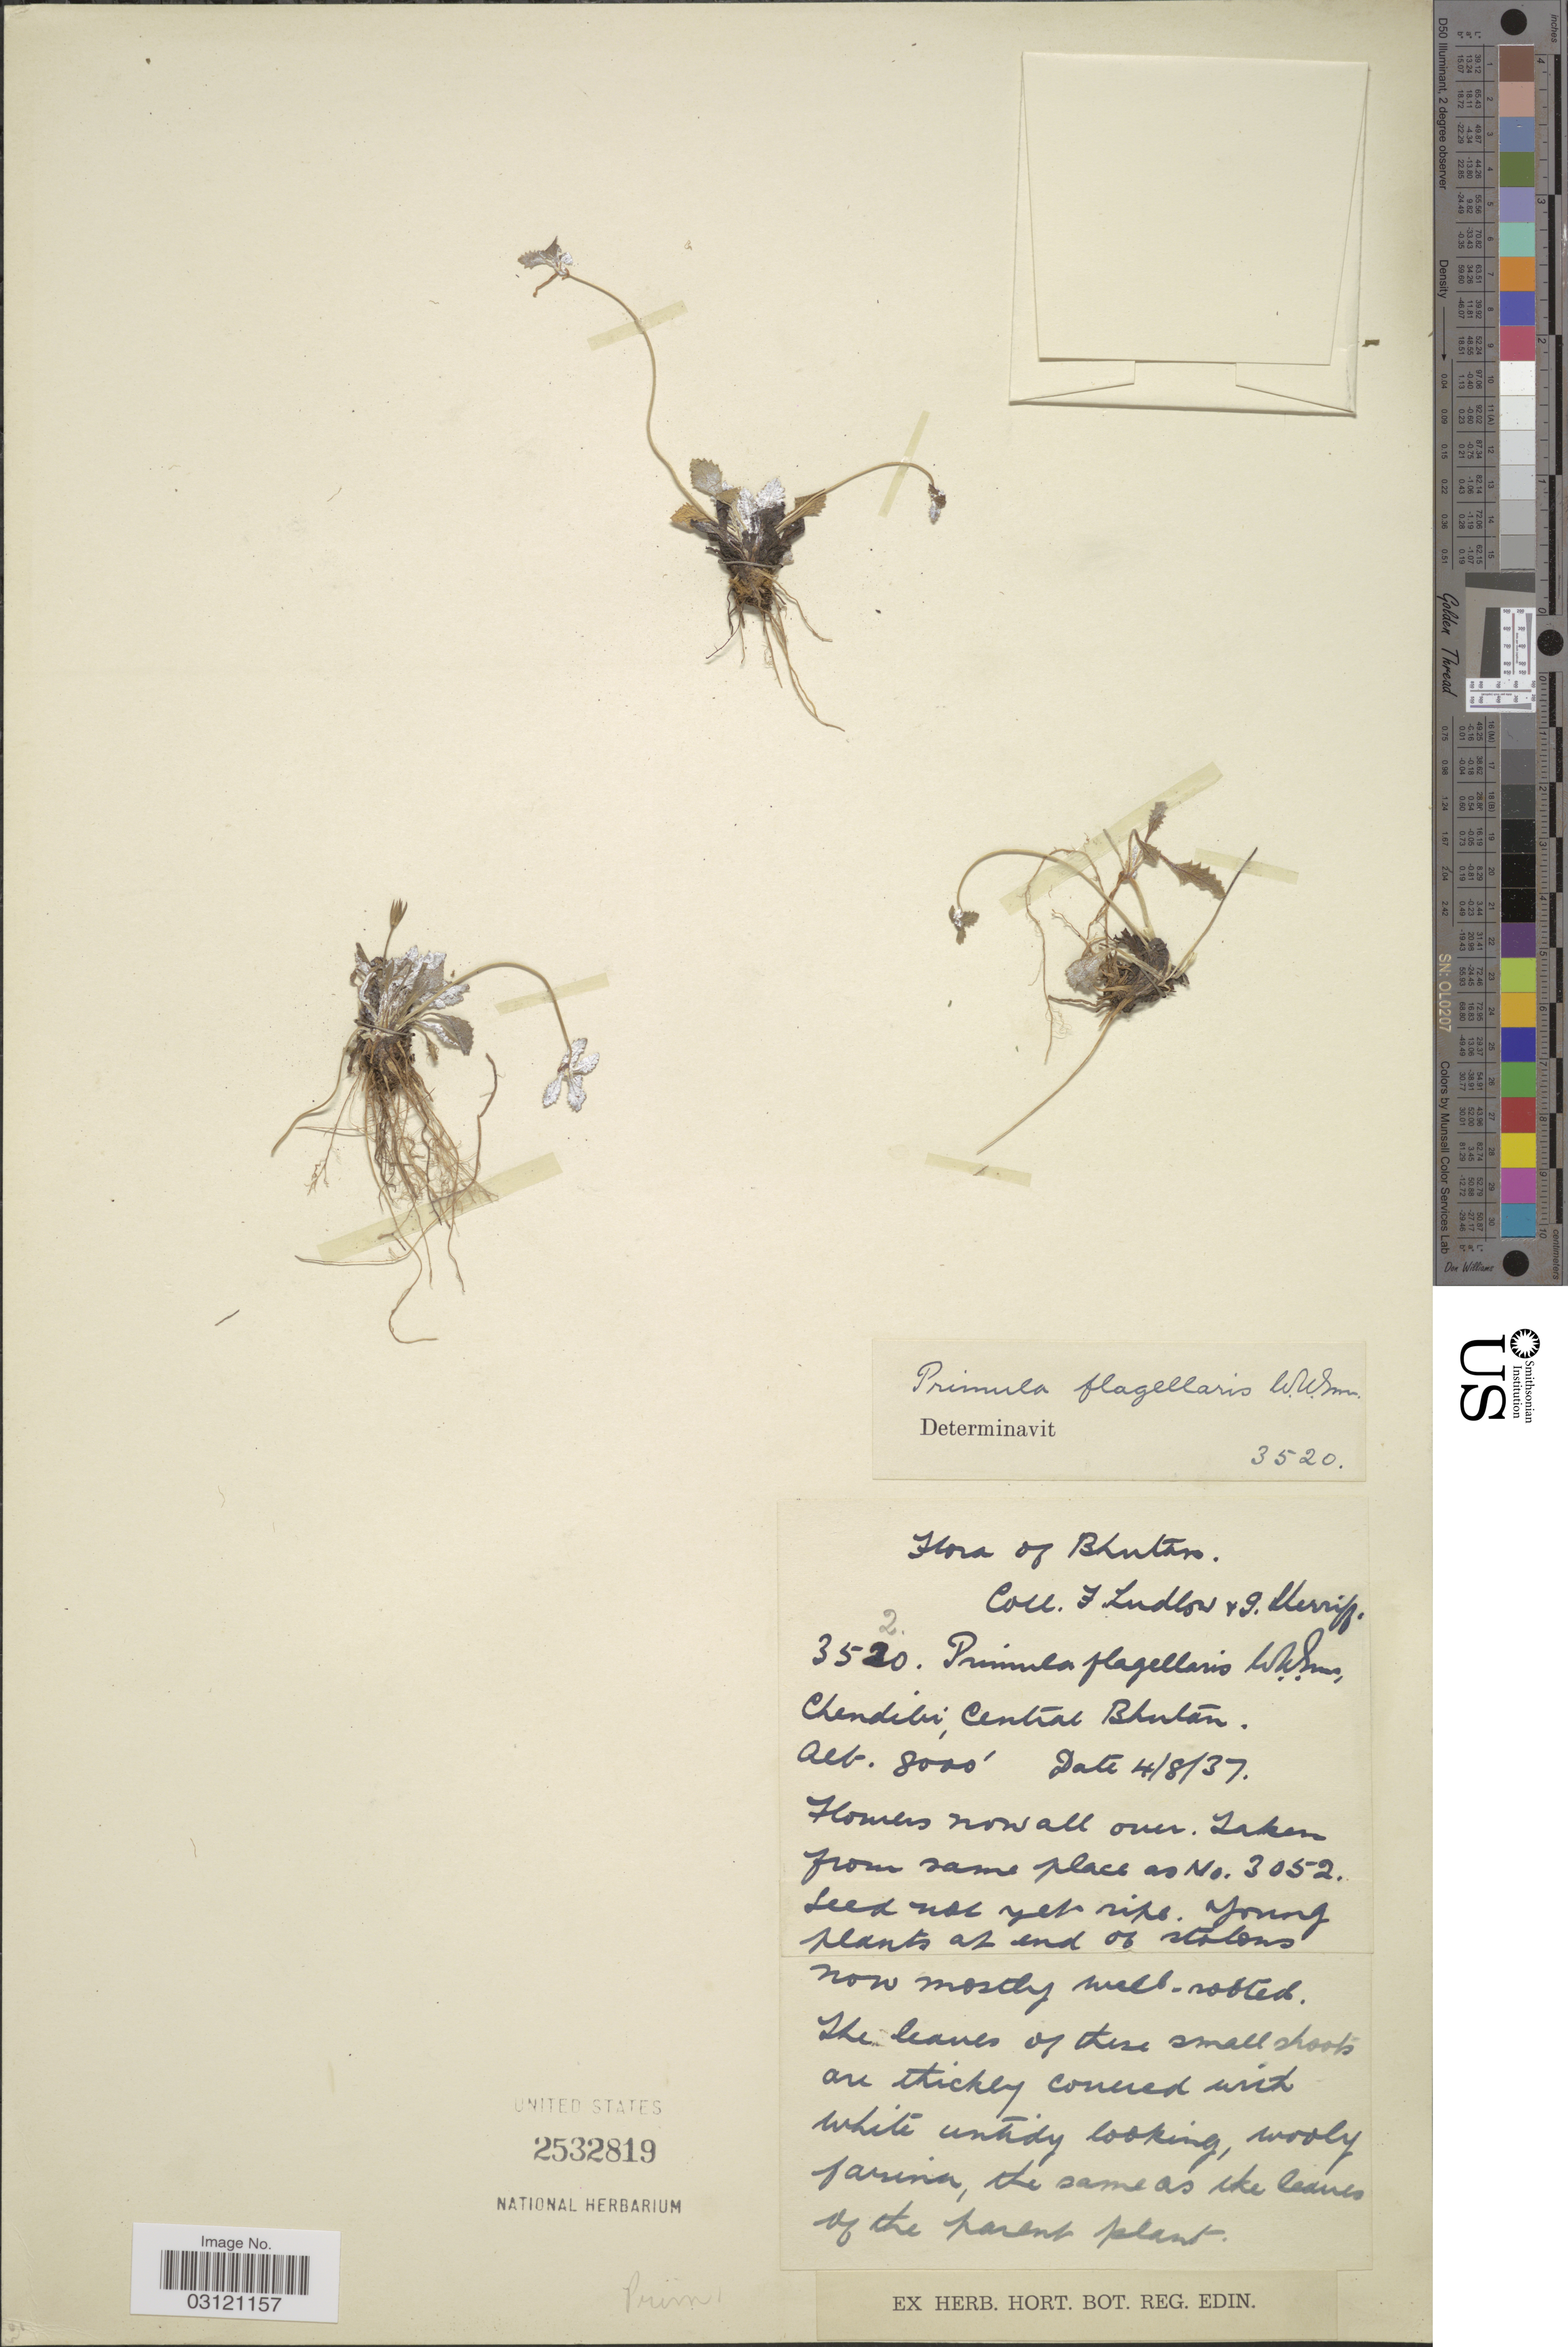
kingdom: Plantae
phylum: Tracheophyta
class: Magnoliopsida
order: Ericales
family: Primulaceae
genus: Primula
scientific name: Primula flagellaris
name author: W.W. Sm.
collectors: F. Ludlow & G. Sherriff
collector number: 3520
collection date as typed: Transcribed d/m/y: 4/8/37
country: Bhutan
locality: Chendibu, central Bhutan.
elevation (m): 2438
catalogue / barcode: US 2532819